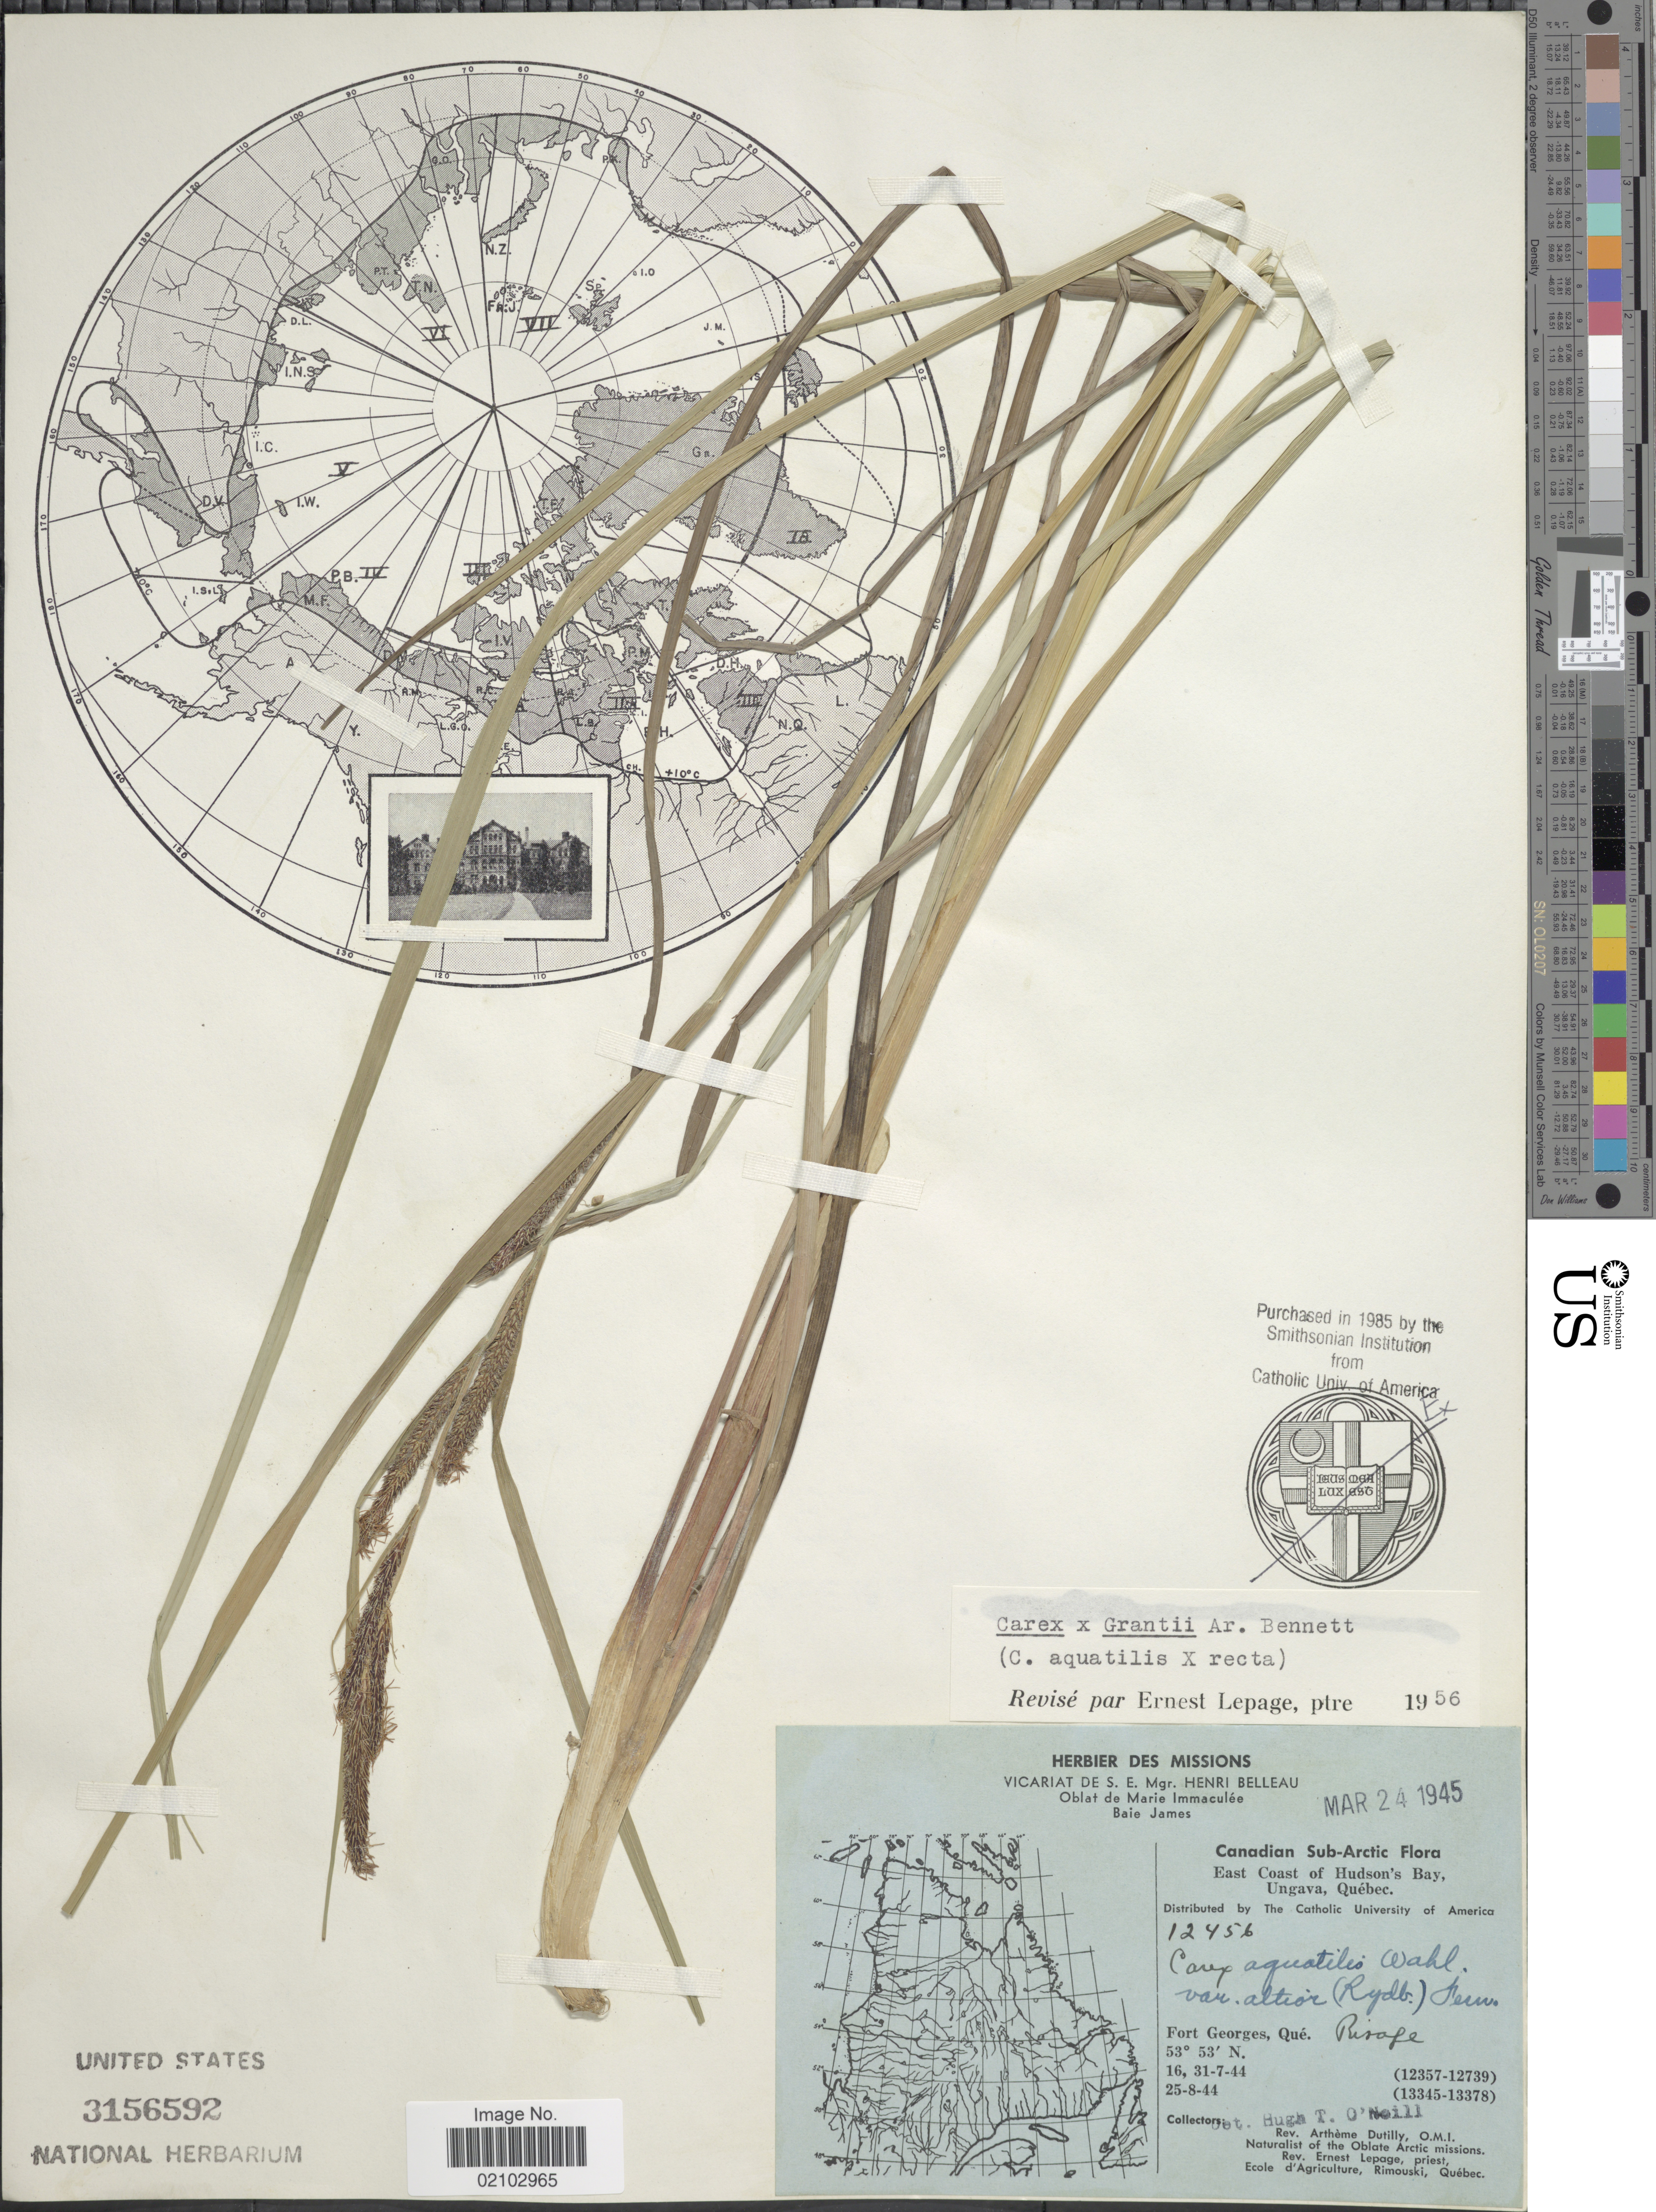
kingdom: Plantae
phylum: Tracheophyta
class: Liliopsida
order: Poales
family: Cyperaceae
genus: Carex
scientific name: Carex aquatilis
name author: Wahlenb.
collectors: A. Dutilly & E. Lepage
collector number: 12456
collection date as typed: Transcribed d/m/y: 16/7/44 to 25/8/44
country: Canada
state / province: Quebec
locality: Canadian Sub-Arctic, East Coast of Hudon's Bay, Ungava, Fort Georges, Rivage.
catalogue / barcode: US 3156592